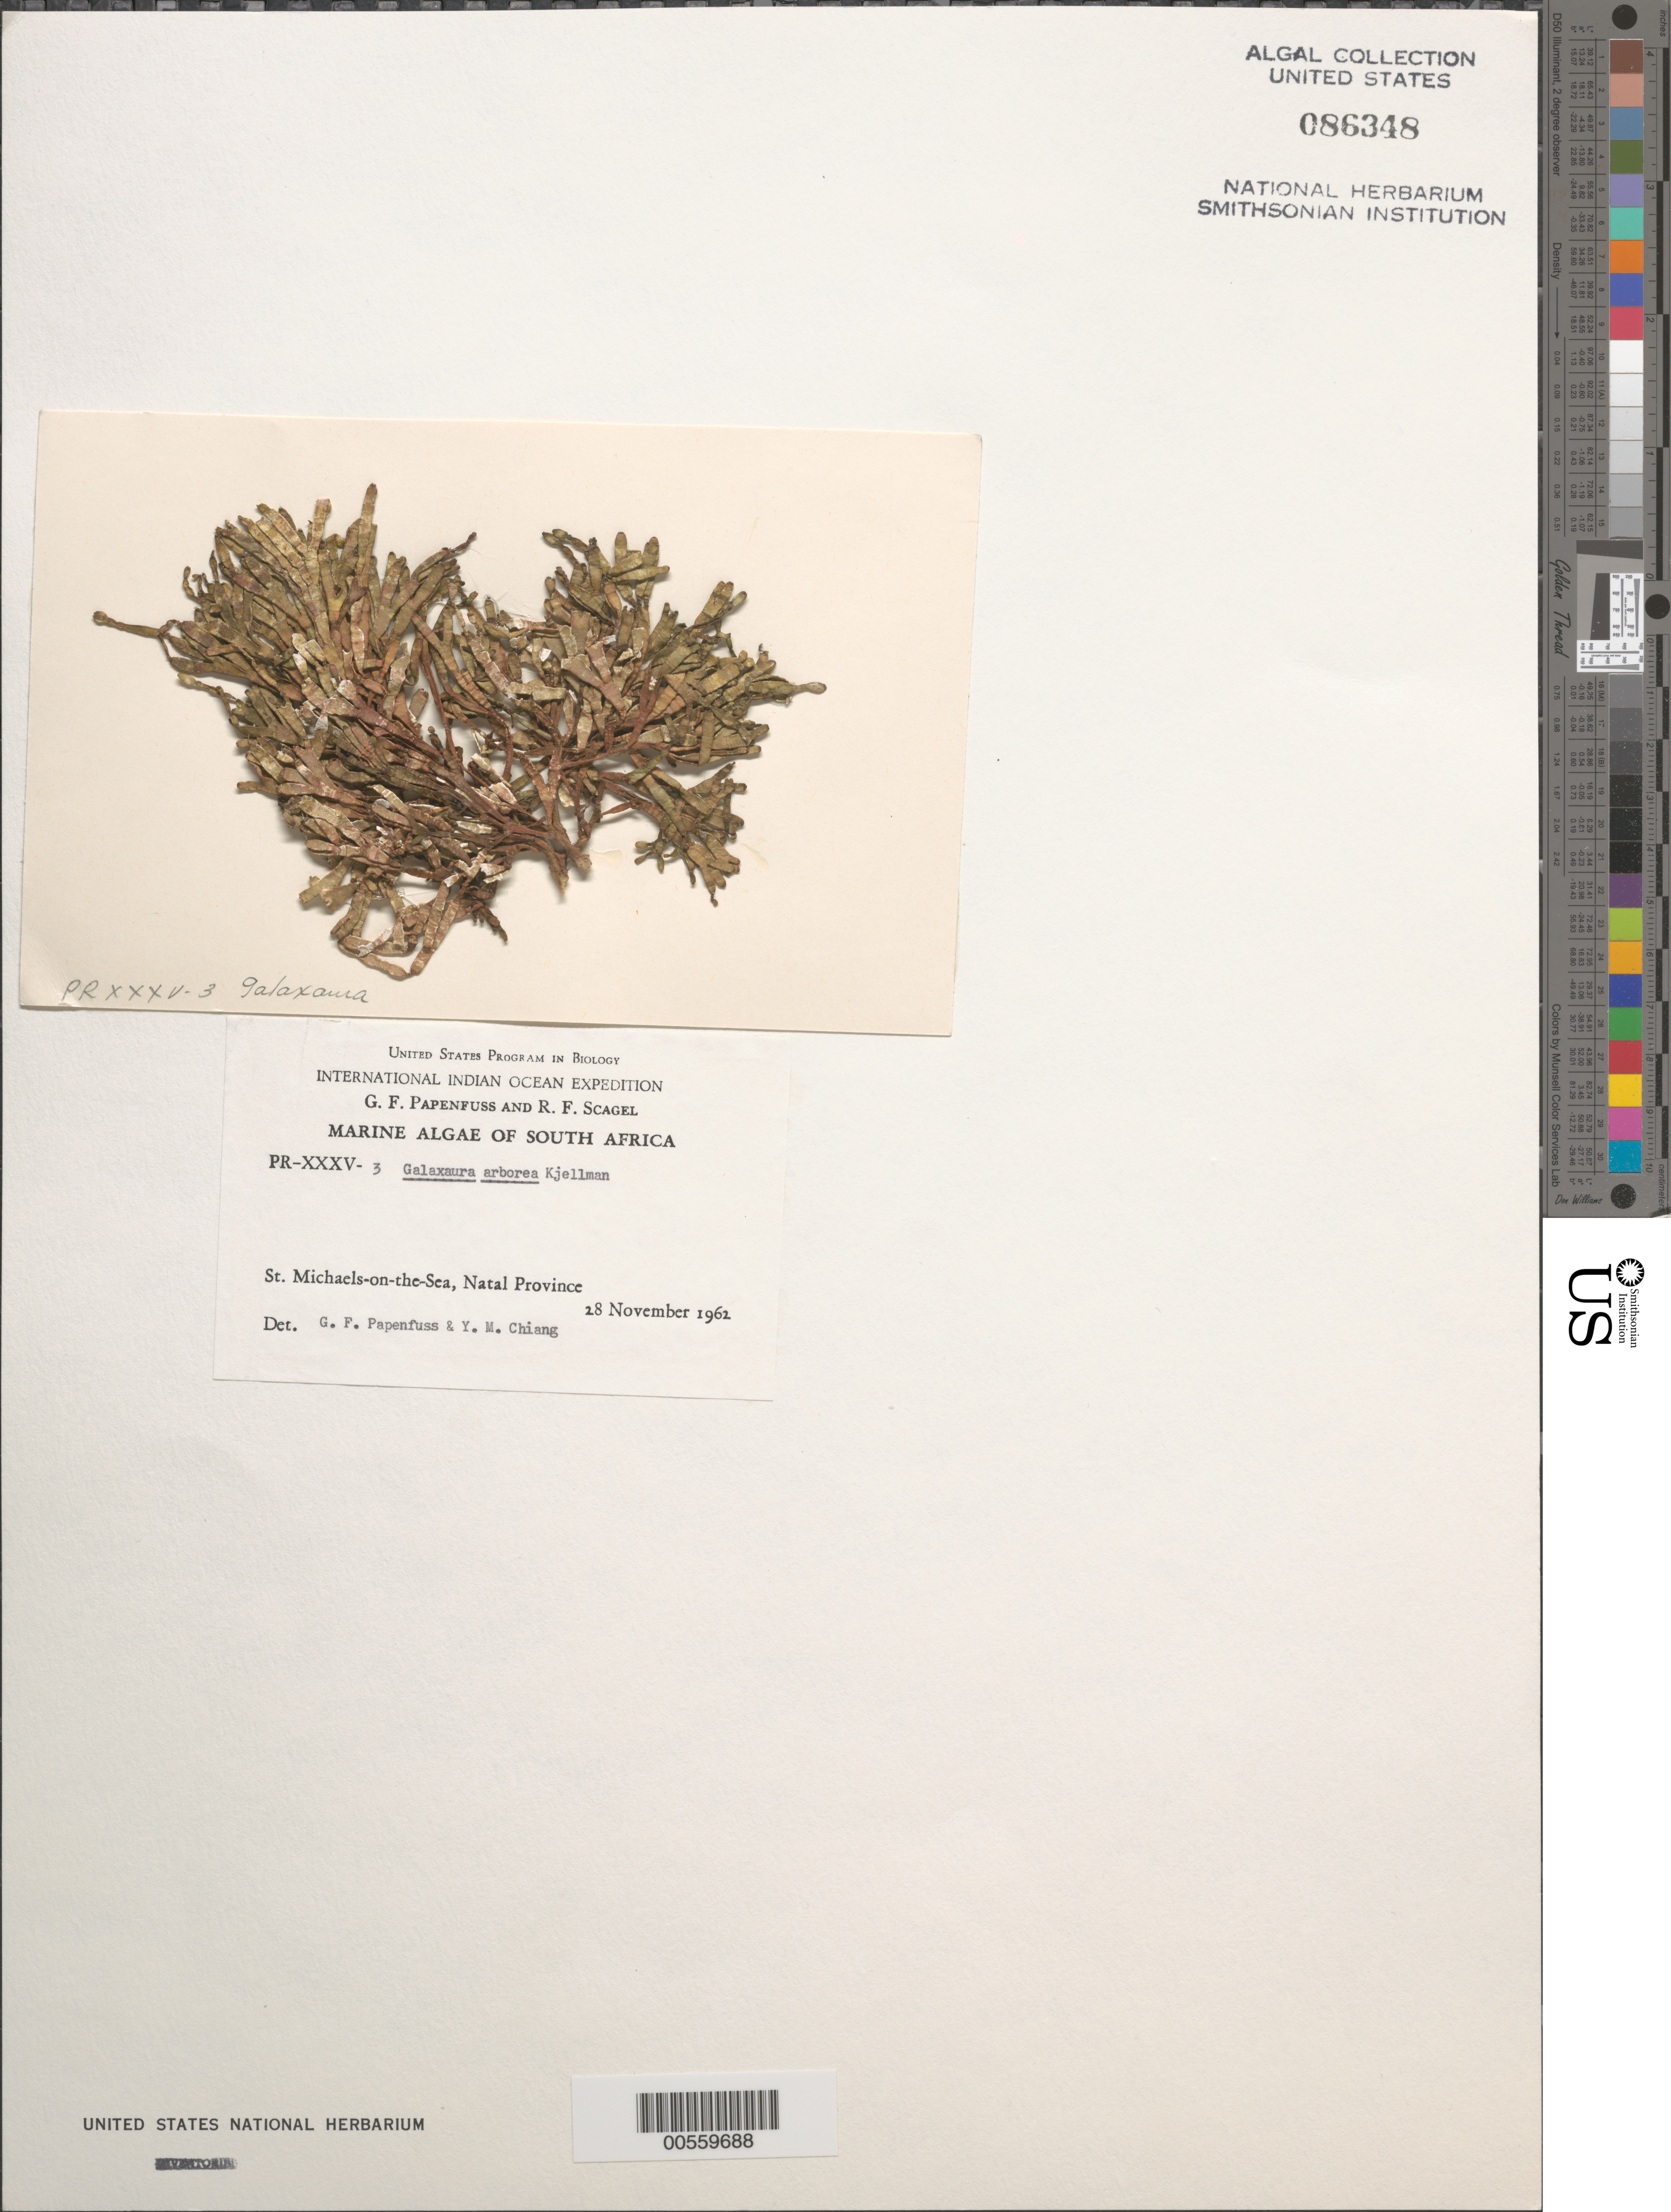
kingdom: Plantae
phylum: Rhodophyta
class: Florideophyceae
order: Nemaliales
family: Galaxauraceae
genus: Dichotomaria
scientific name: Dichotomaria spathulata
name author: (Kjellm.) A. Kurihara & Huisman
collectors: G. Papenfuss & R. F. Scagel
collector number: PR-XXXV-3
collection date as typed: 28 Nov 1962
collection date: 1962-11-28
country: South Africa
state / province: KwaZulu-Natal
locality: St. Michaels-on-the-Sea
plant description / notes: International Indian Ocean Expedition, 1962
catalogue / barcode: US 86348